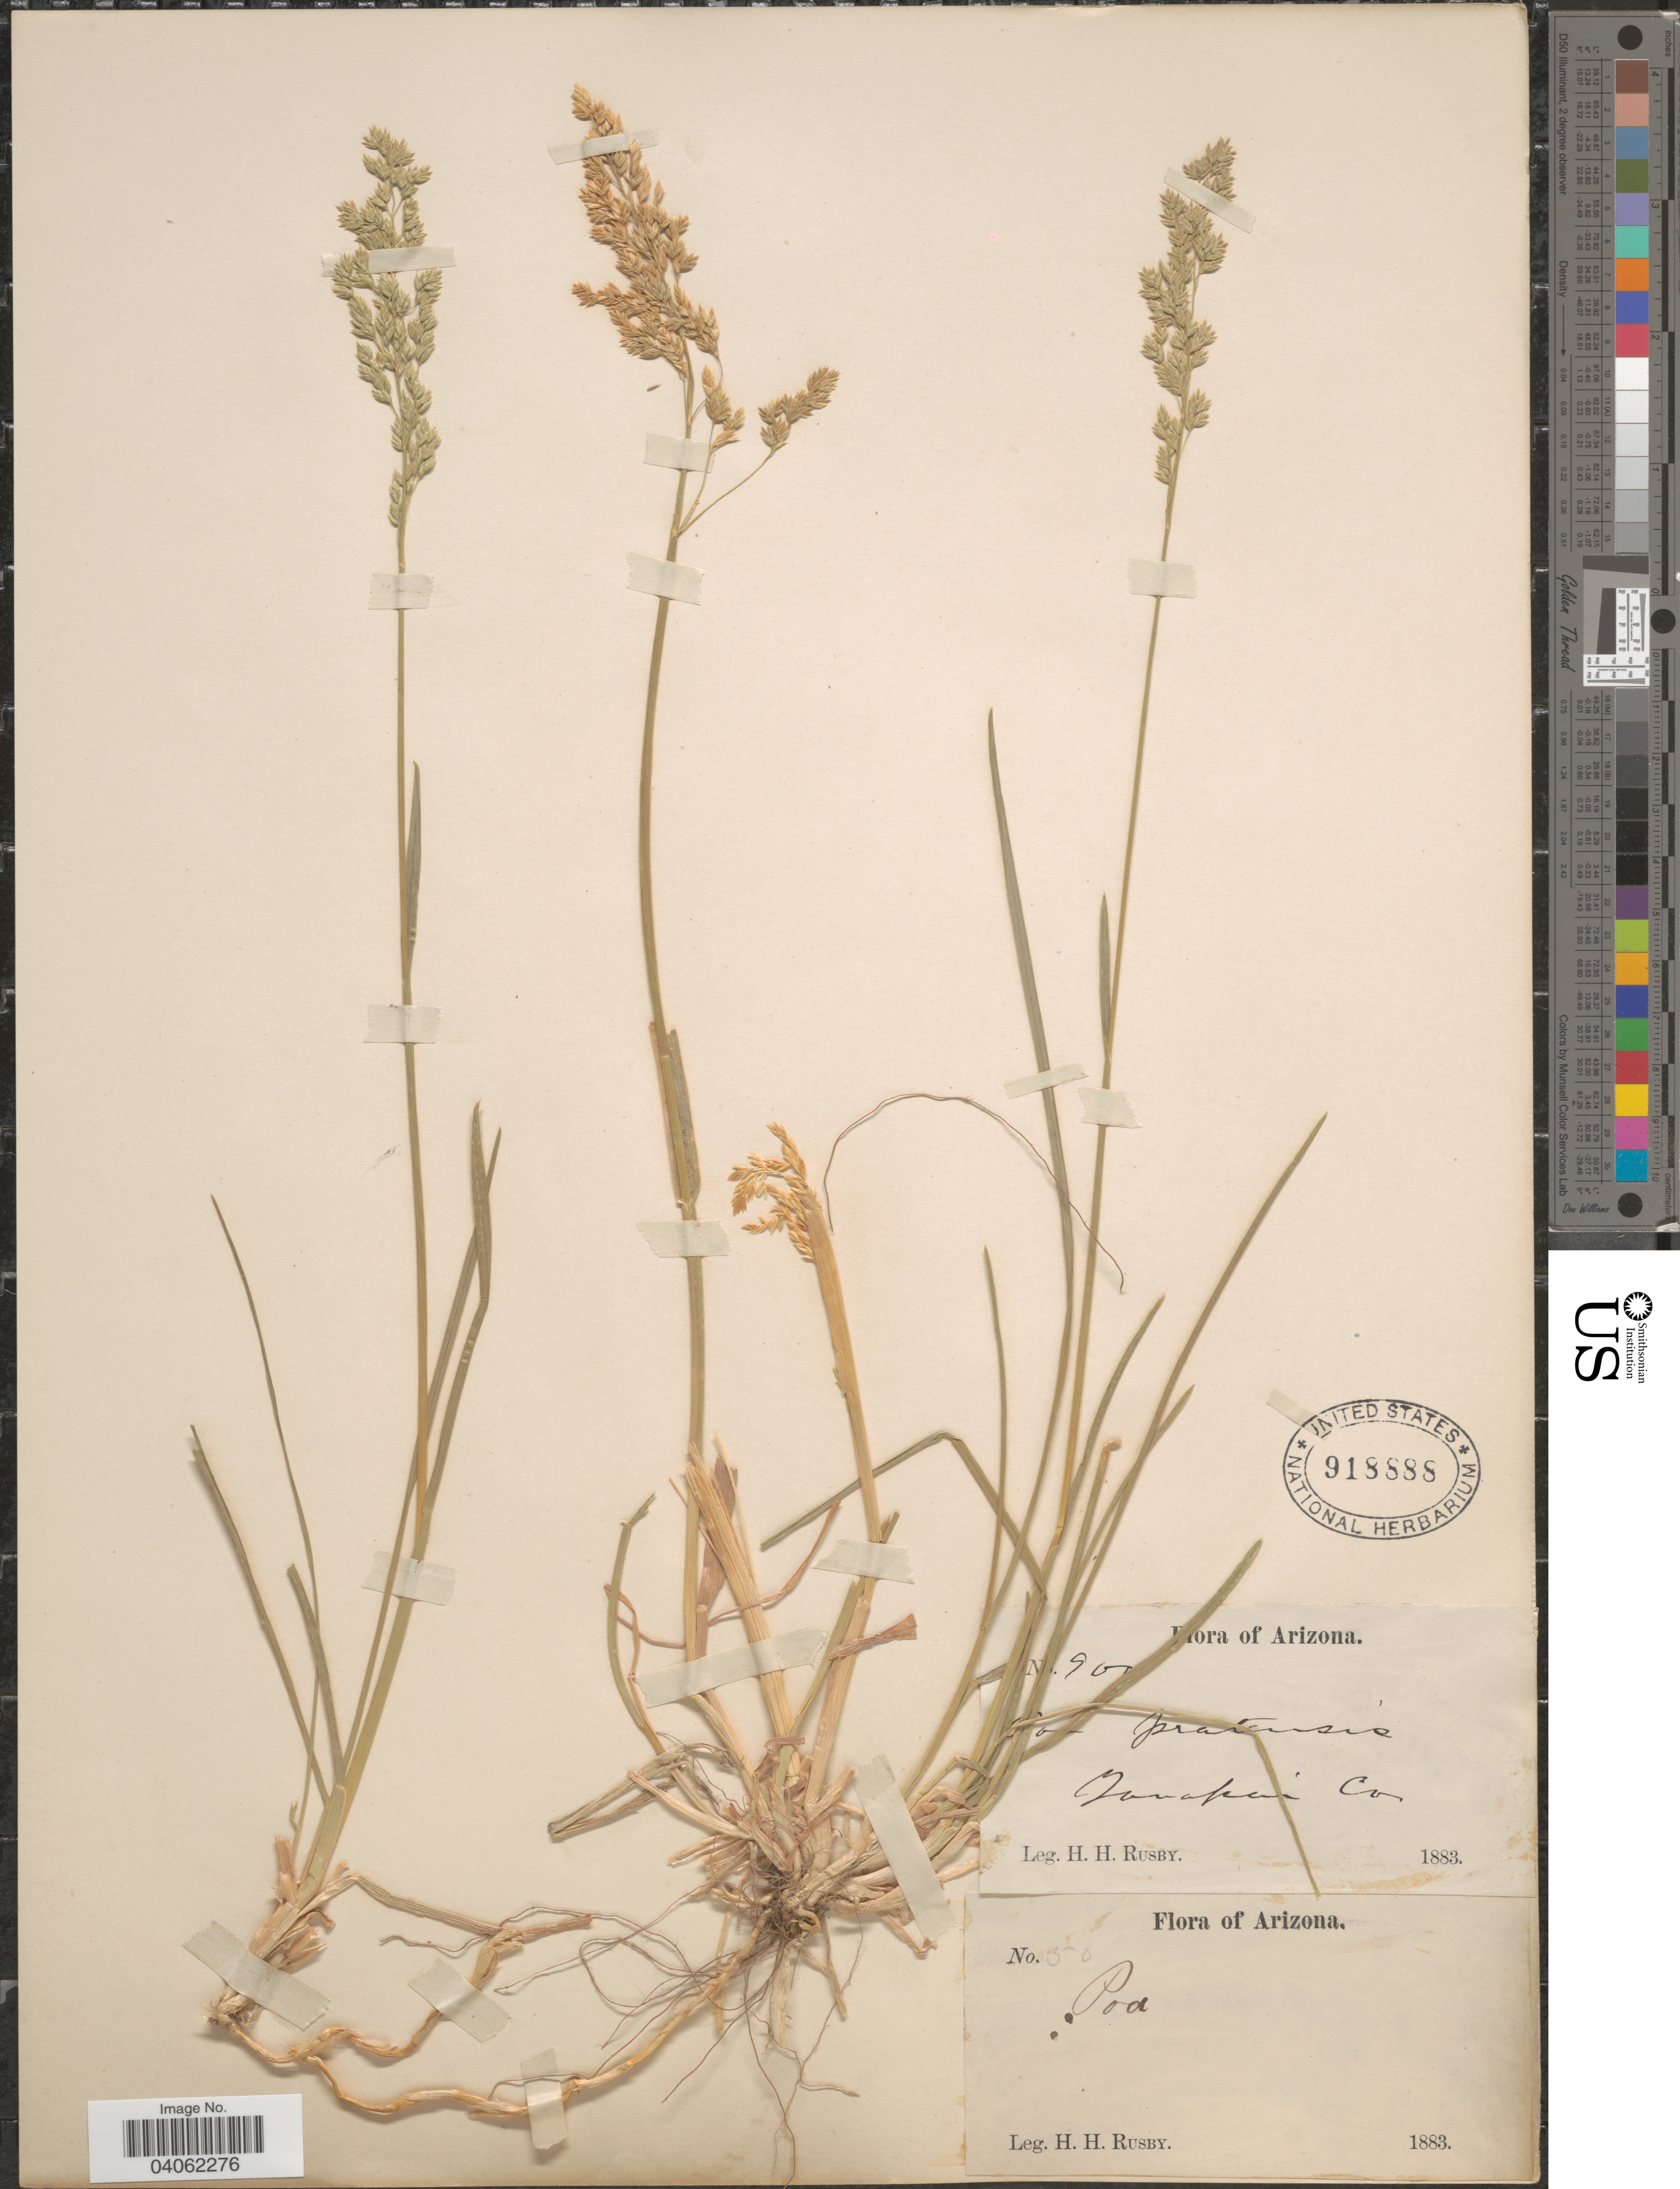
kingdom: Plantae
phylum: Tracheophyta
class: Liliopsida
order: Poales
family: Poaceae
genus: Poa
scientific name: Poa pratensis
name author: L.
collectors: H. H. Rusby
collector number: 900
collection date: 1883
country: United States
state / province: Arizona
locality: Javapai Co.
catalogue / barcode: US 918888